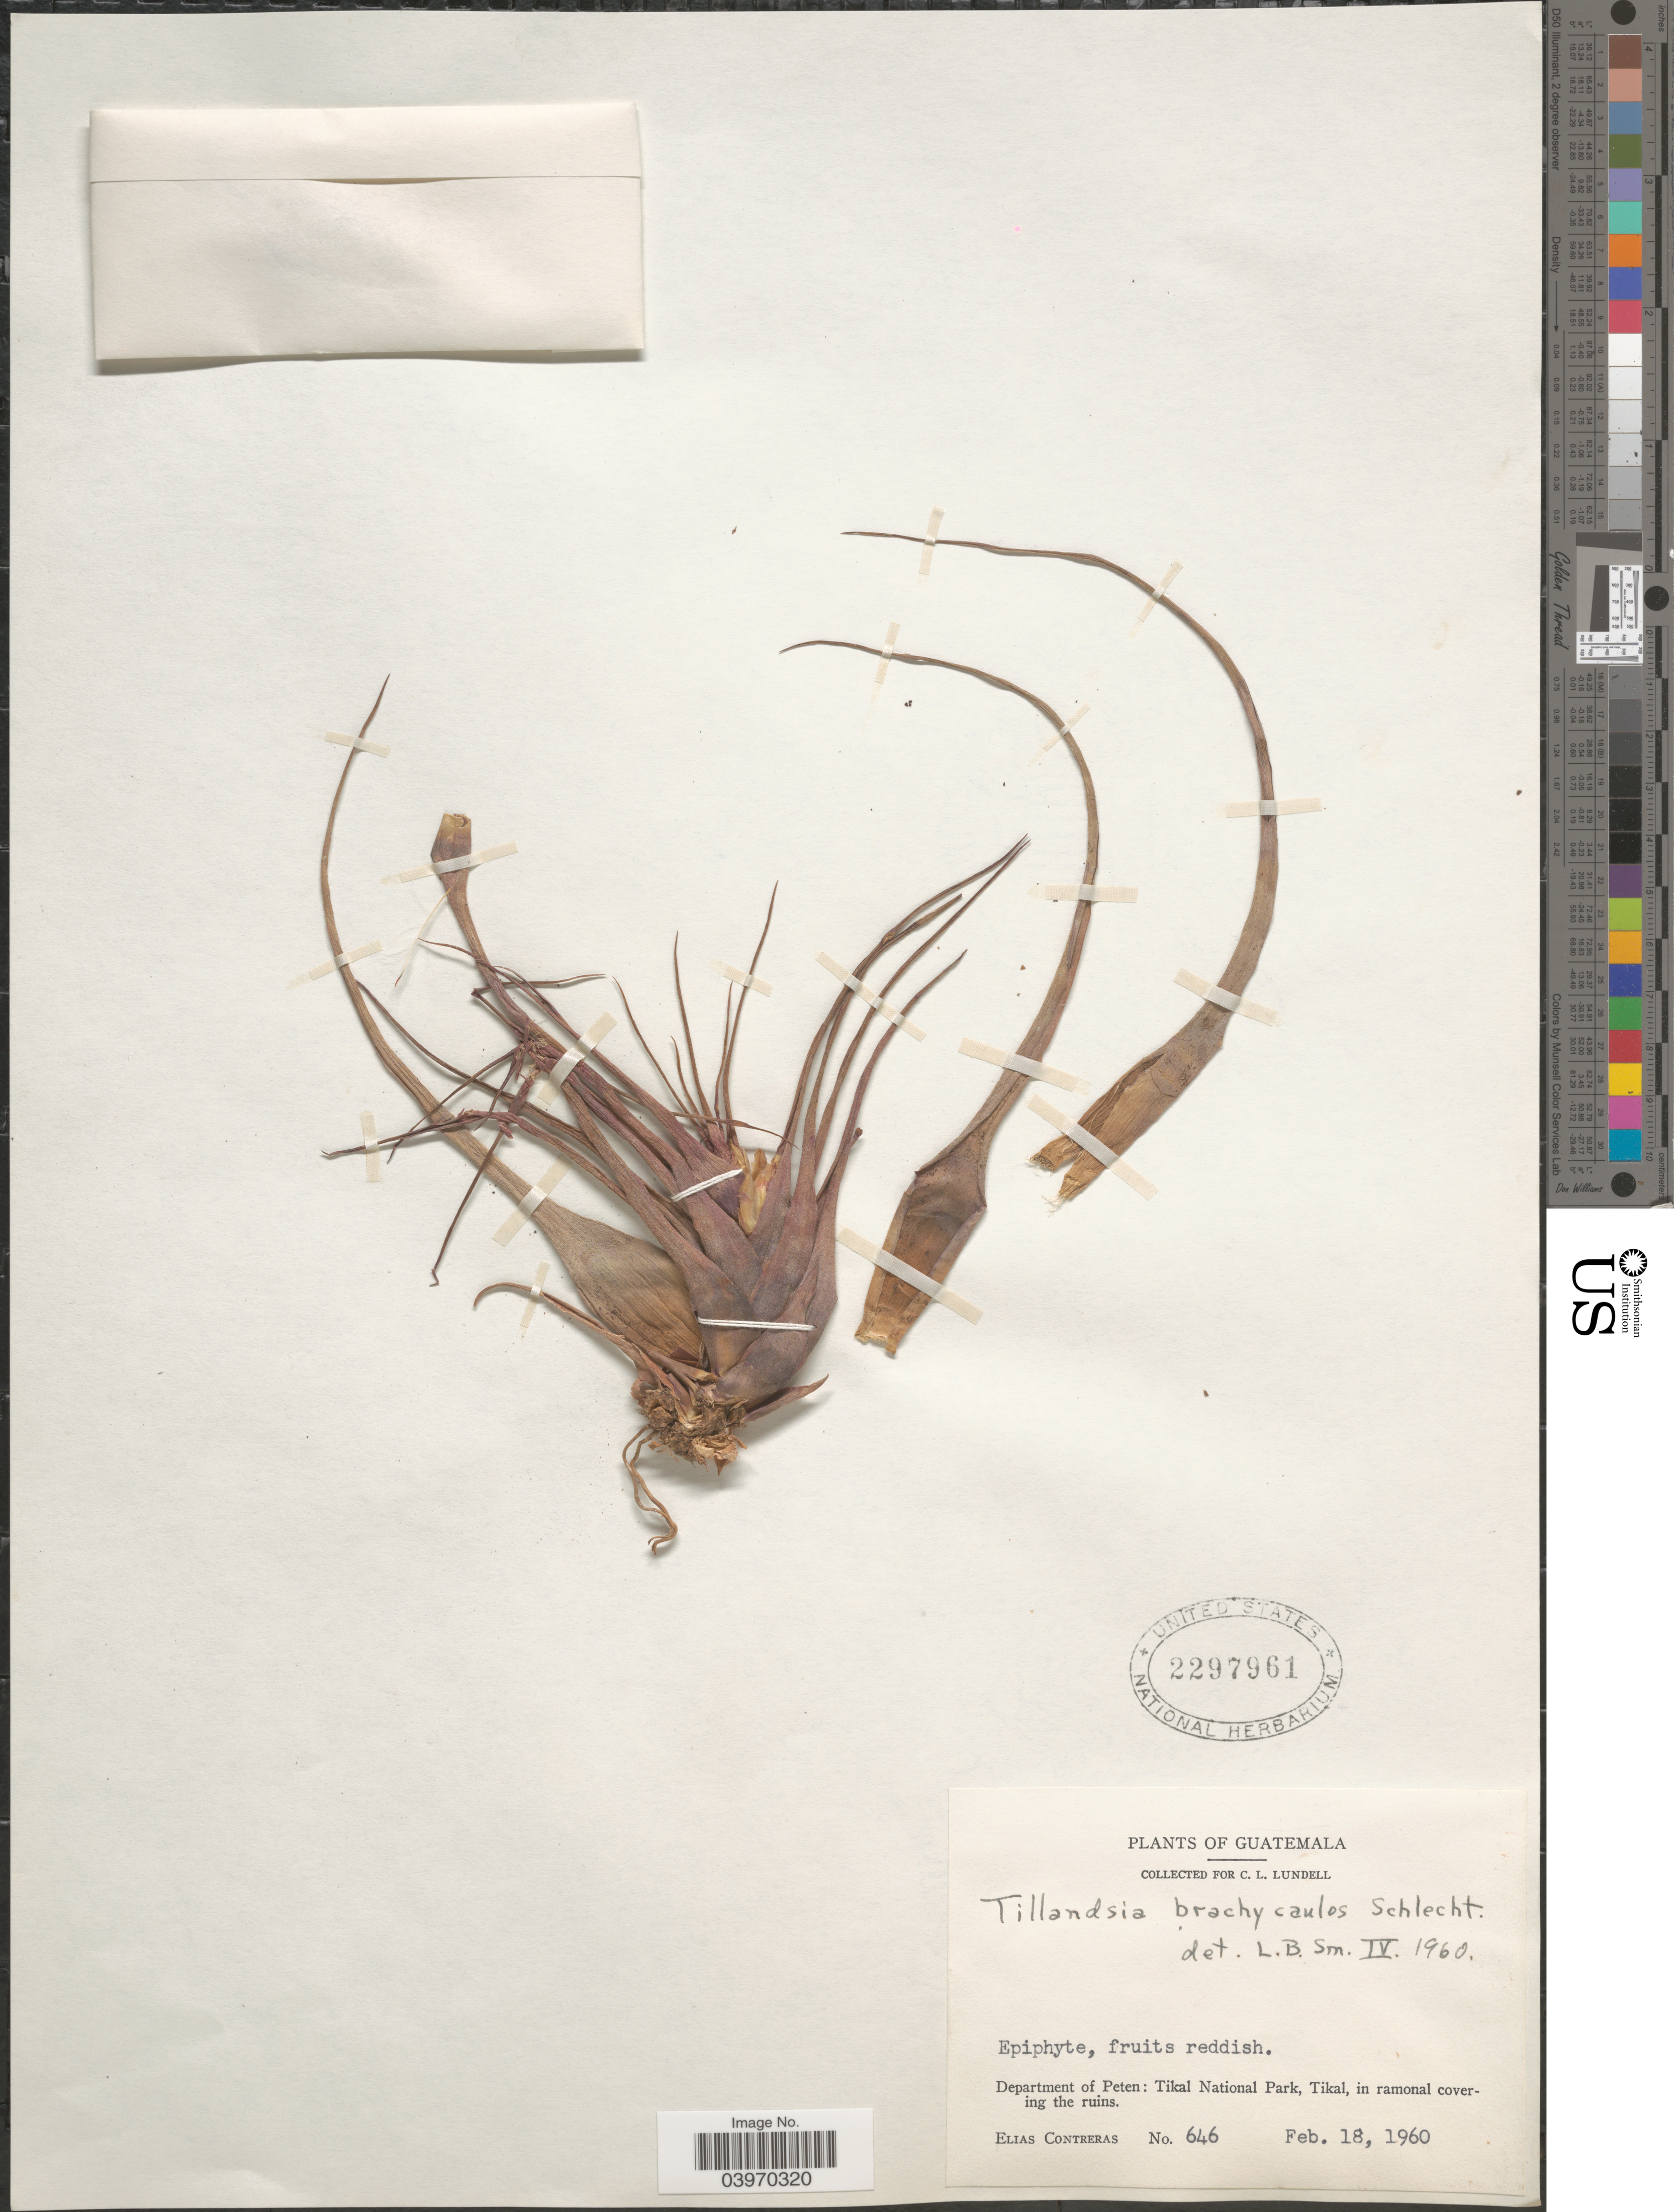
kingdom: Plantae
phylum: Tracheophyta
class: Liliopsida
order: Poales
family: Bromeliaceae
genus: Tillandsia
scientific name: Tillandsia brachycaulos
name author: Schltdl.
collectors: E. Contreras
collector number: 646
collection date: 1960-02-18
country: Guatemala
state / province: El Peten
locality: Department of Peten: Tikal National Park, Tikal, in ramonal covering the ruins.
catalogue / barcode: US 2297961